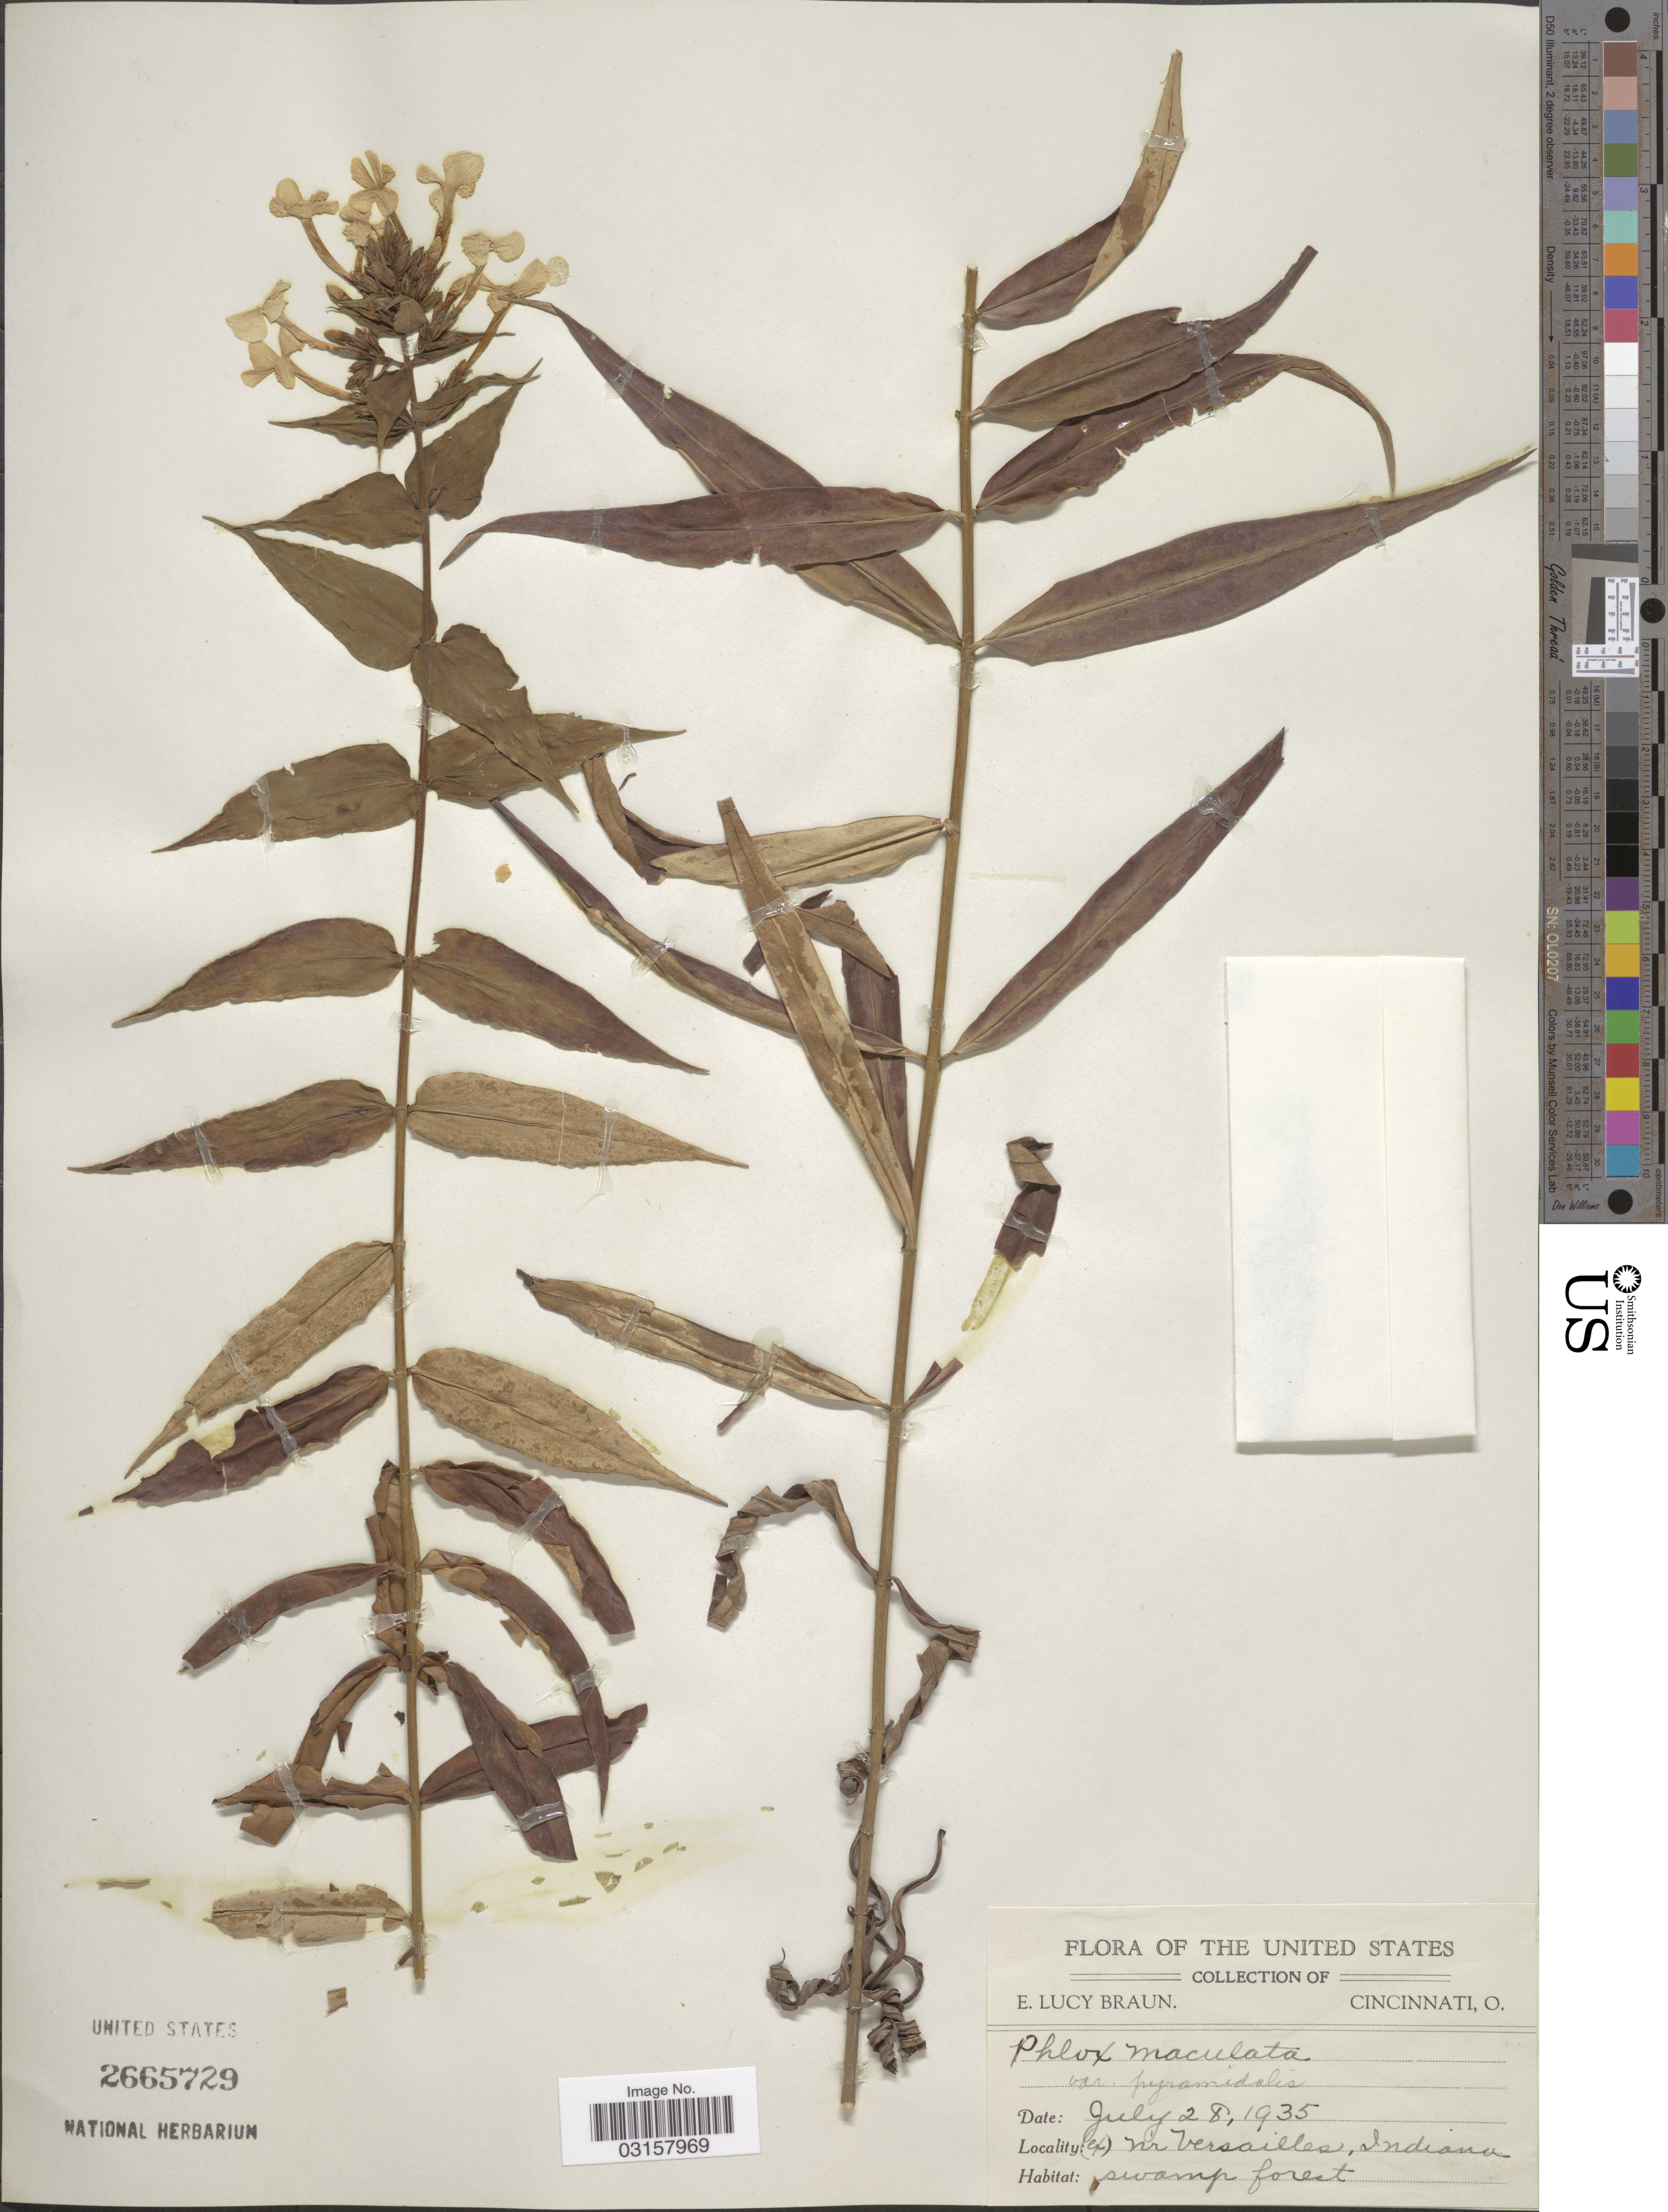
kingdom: Plantae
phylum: Tracheophyta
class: Magnoliopsida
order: Ericales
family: Polemoniaceae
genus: Phlox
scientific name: Phlox x pyramidalis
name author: (Sm.) Wherry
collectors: E. L. Braun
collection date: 1935-07-28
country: United States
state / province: Indiana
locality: Nr Versailles.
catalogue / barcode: US 2665729